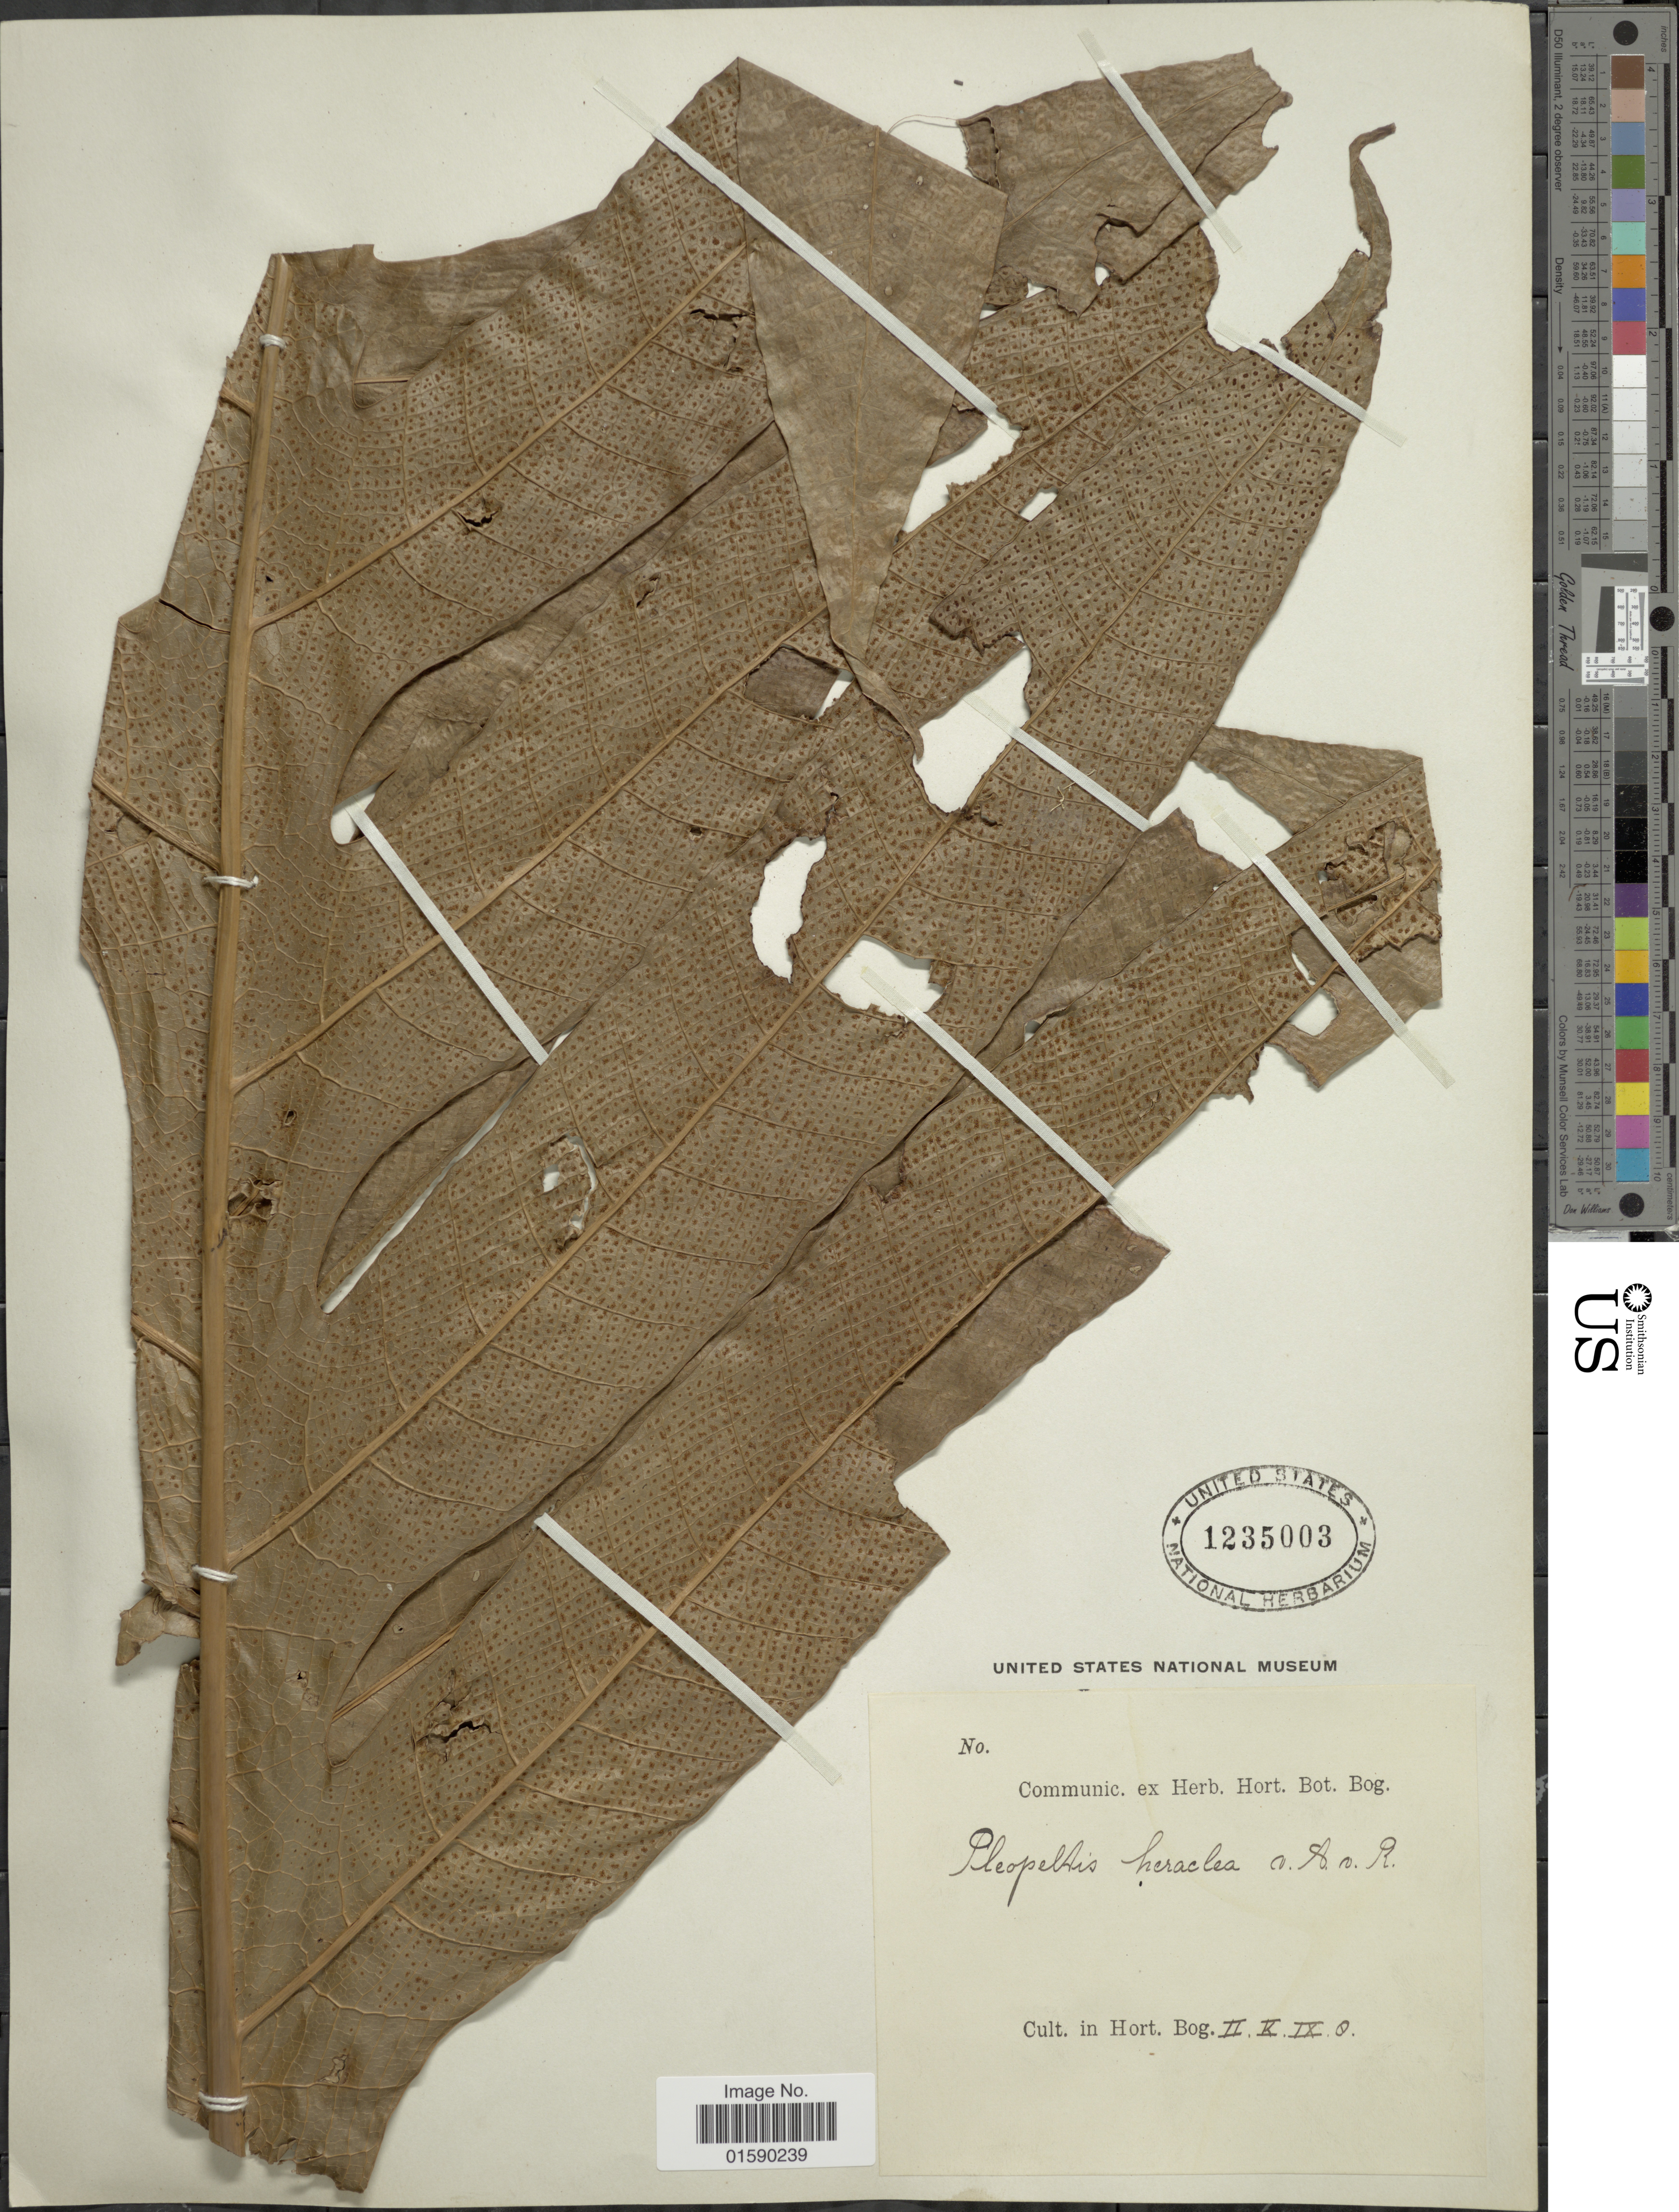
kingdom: Plantae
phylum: Tracheophyta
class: Polypodiopsida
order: Polypodiales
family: Polypodiaceae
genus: Aglaomorpha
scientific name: Aglaomorpha heraclea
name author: (Kunze) Copel.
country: Colombia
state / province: Bogota D.C.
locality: Cult. in Hort. Bog II K. IX. 8.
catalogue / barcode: US 1235003